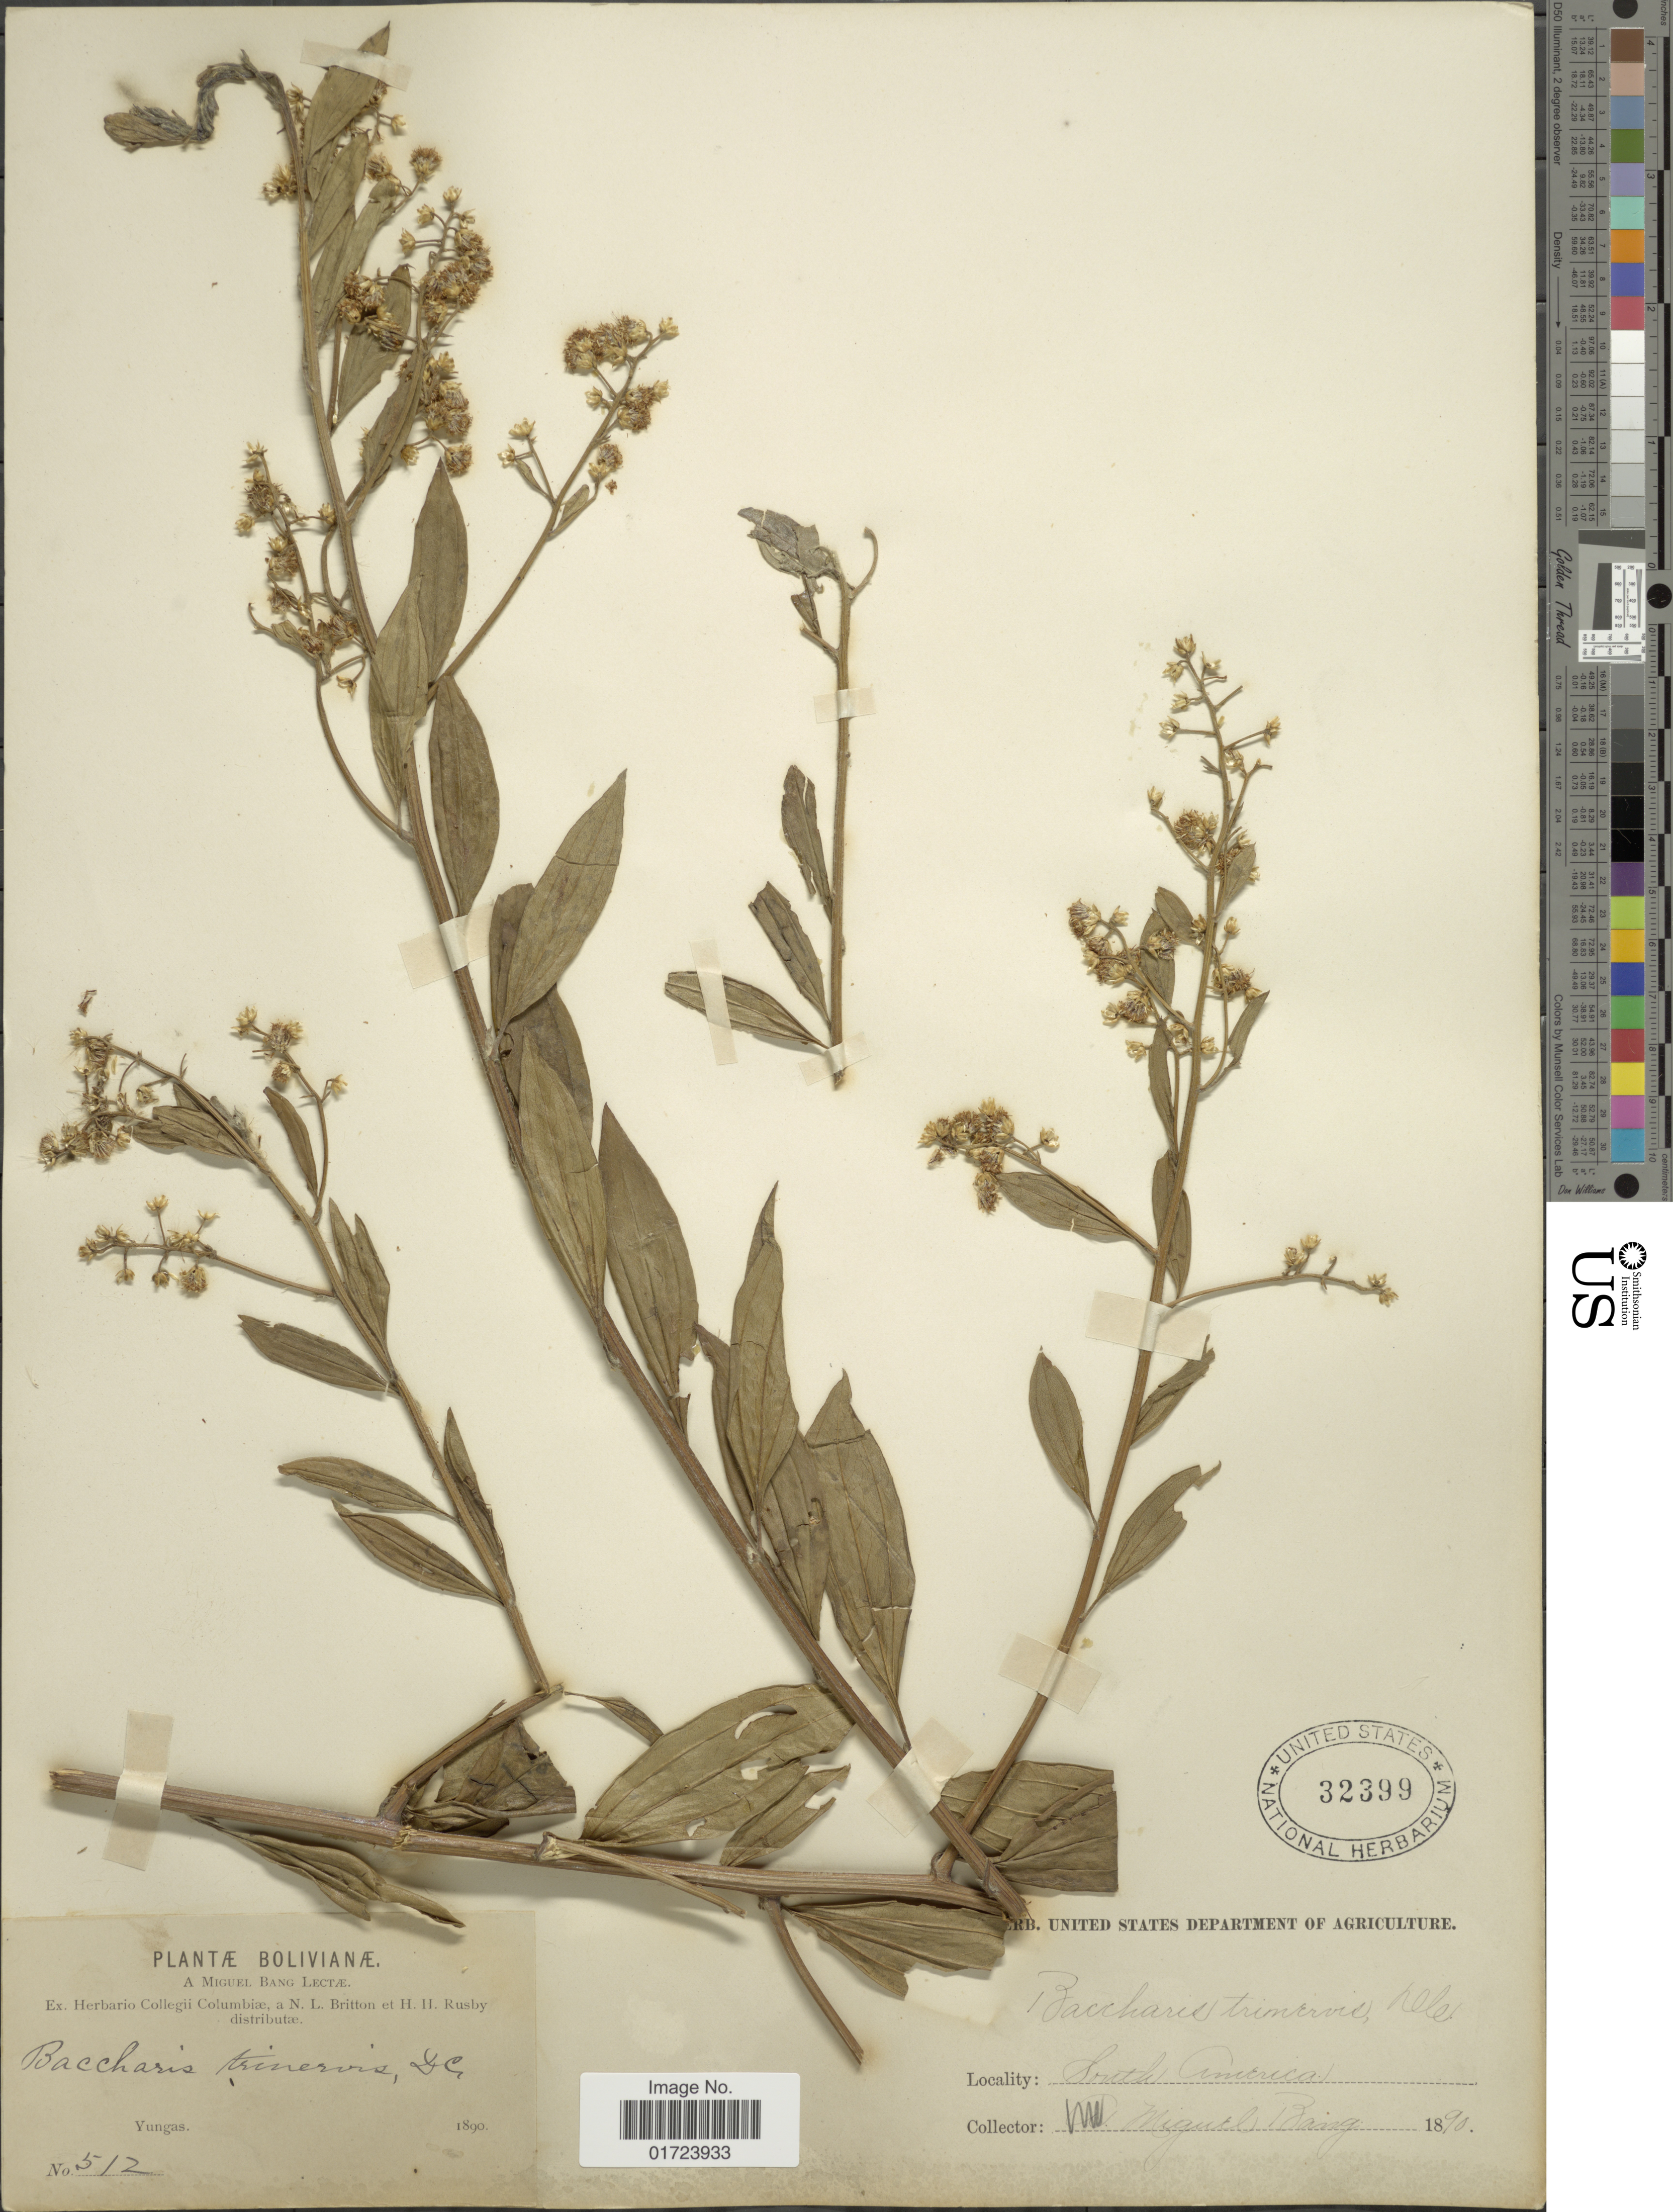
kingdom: Plantae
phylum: Tracheophyta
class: Magnoliopsida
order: Asterales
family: Asteraceae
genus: Baccharis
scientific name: Baccharis trinervis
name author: (Lam.) Pers.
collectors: M. Bang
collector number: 512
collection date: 1890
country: Bolivia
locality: Yungas.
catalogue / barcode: US 32399